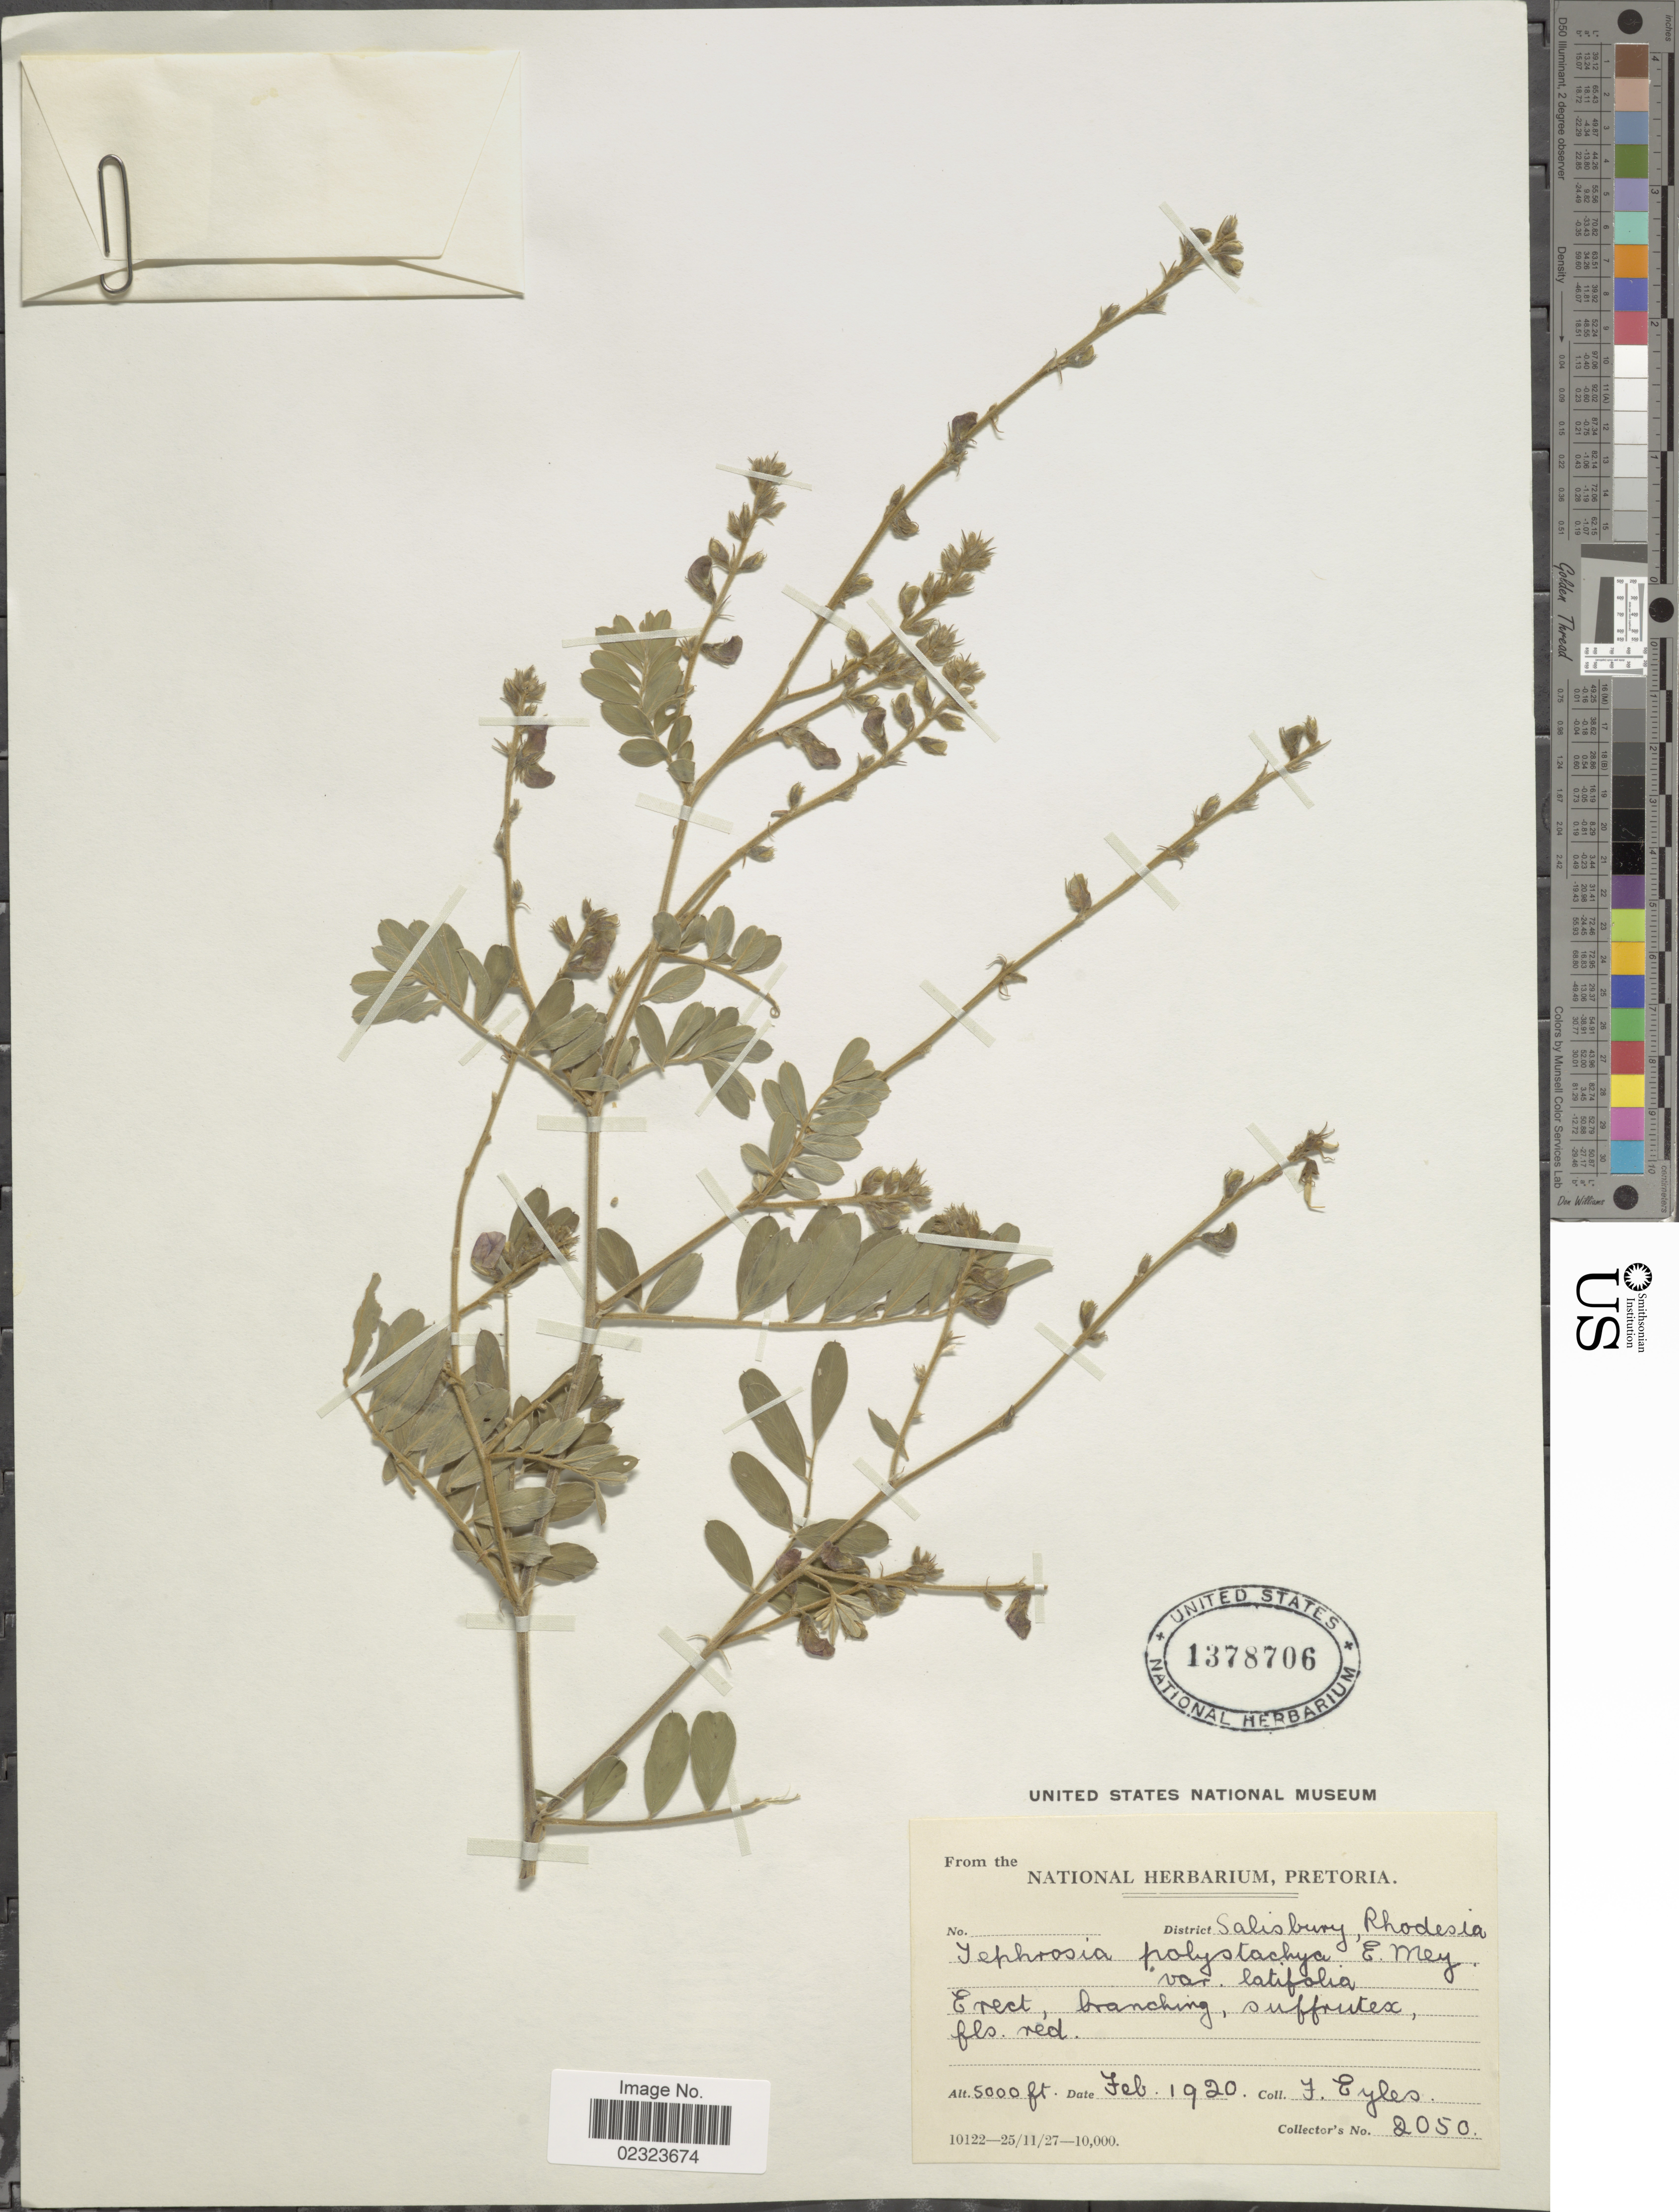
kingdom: Plantae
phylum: Tracheophyta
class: Magnoliopsida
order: Fabales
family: Fabaceae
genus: Tephrosia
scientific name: Tephrosia polystachya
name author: E. Mey.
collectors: F. Eyles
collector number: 2050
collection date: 1920-02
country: Zimbabwe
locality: District Salisbury, Rhodesia.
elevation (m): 1524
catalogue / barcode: US 1378706